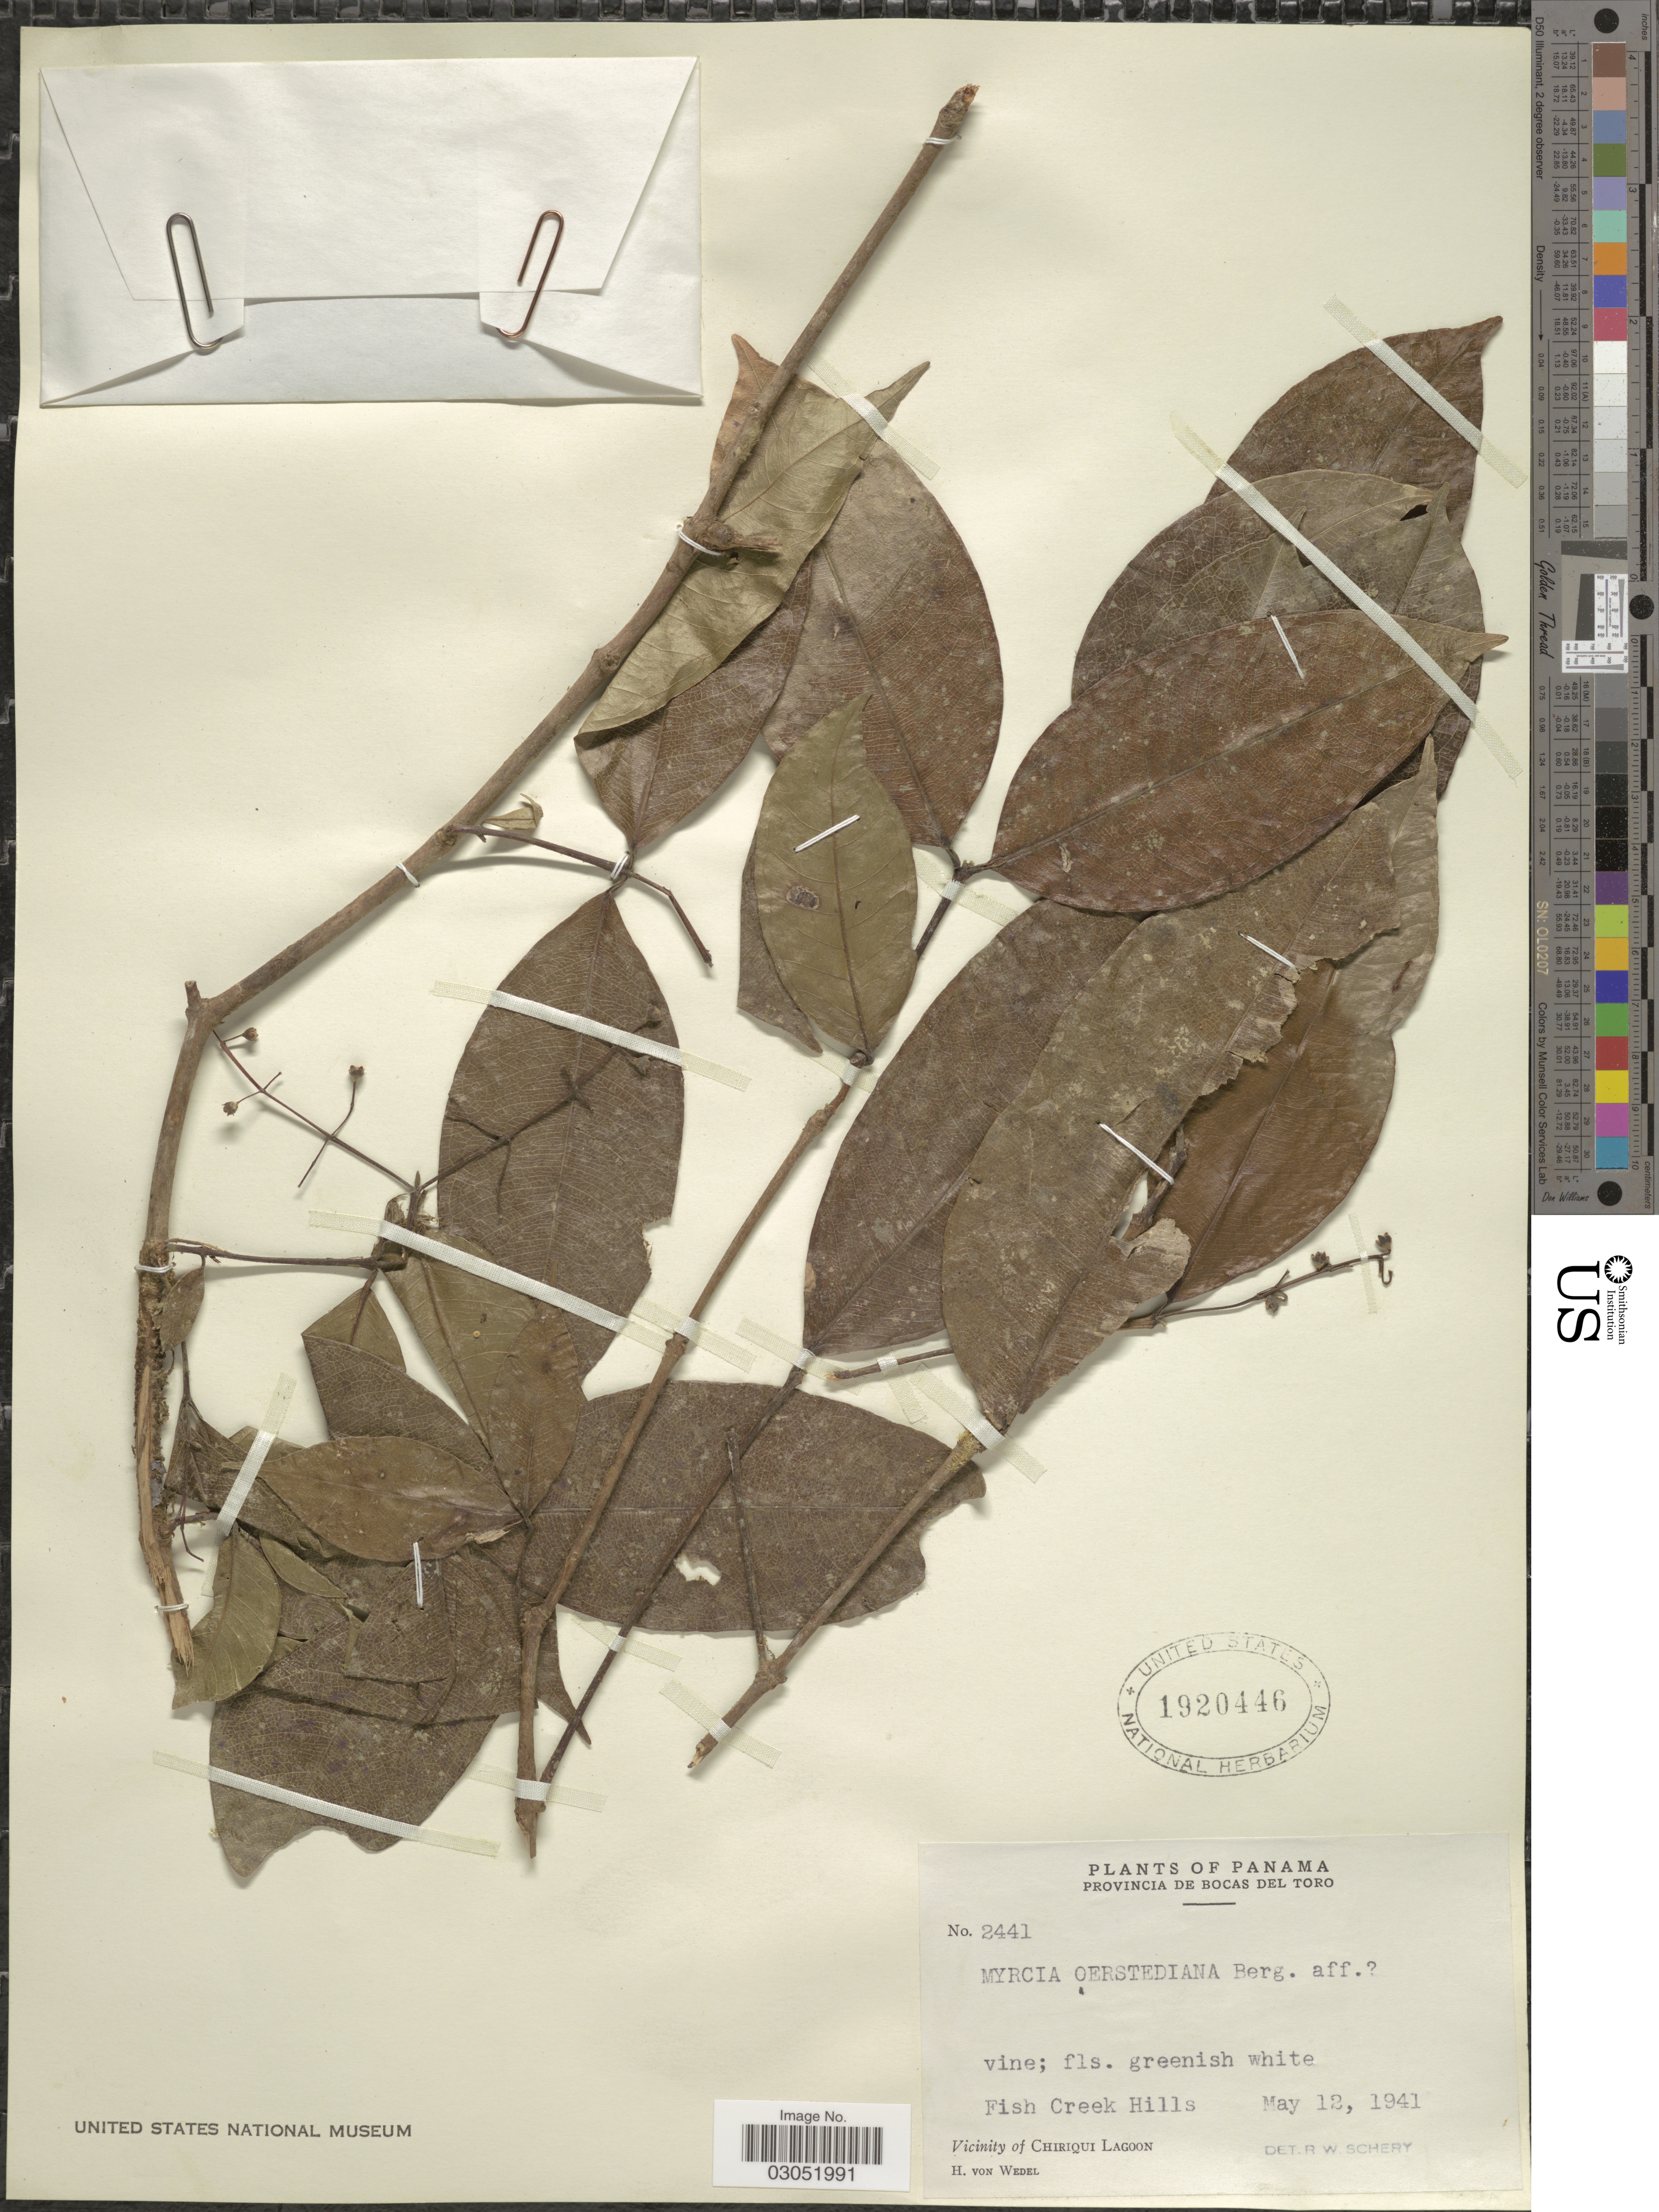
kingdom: Plantae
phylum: Tracheophyta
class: Magnoliopsida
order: Myrtales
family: Myrtaceae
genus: Myrcia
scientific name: Myrcia splendens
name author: (Sw.) DC.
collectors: H. von Wedel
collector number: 2441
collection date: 1941-05-12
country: Panama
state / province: Bocas del Toro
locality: Fish Creek Hills. Vicinity of Chiriqui Lagoon.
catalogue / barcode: US 1920446